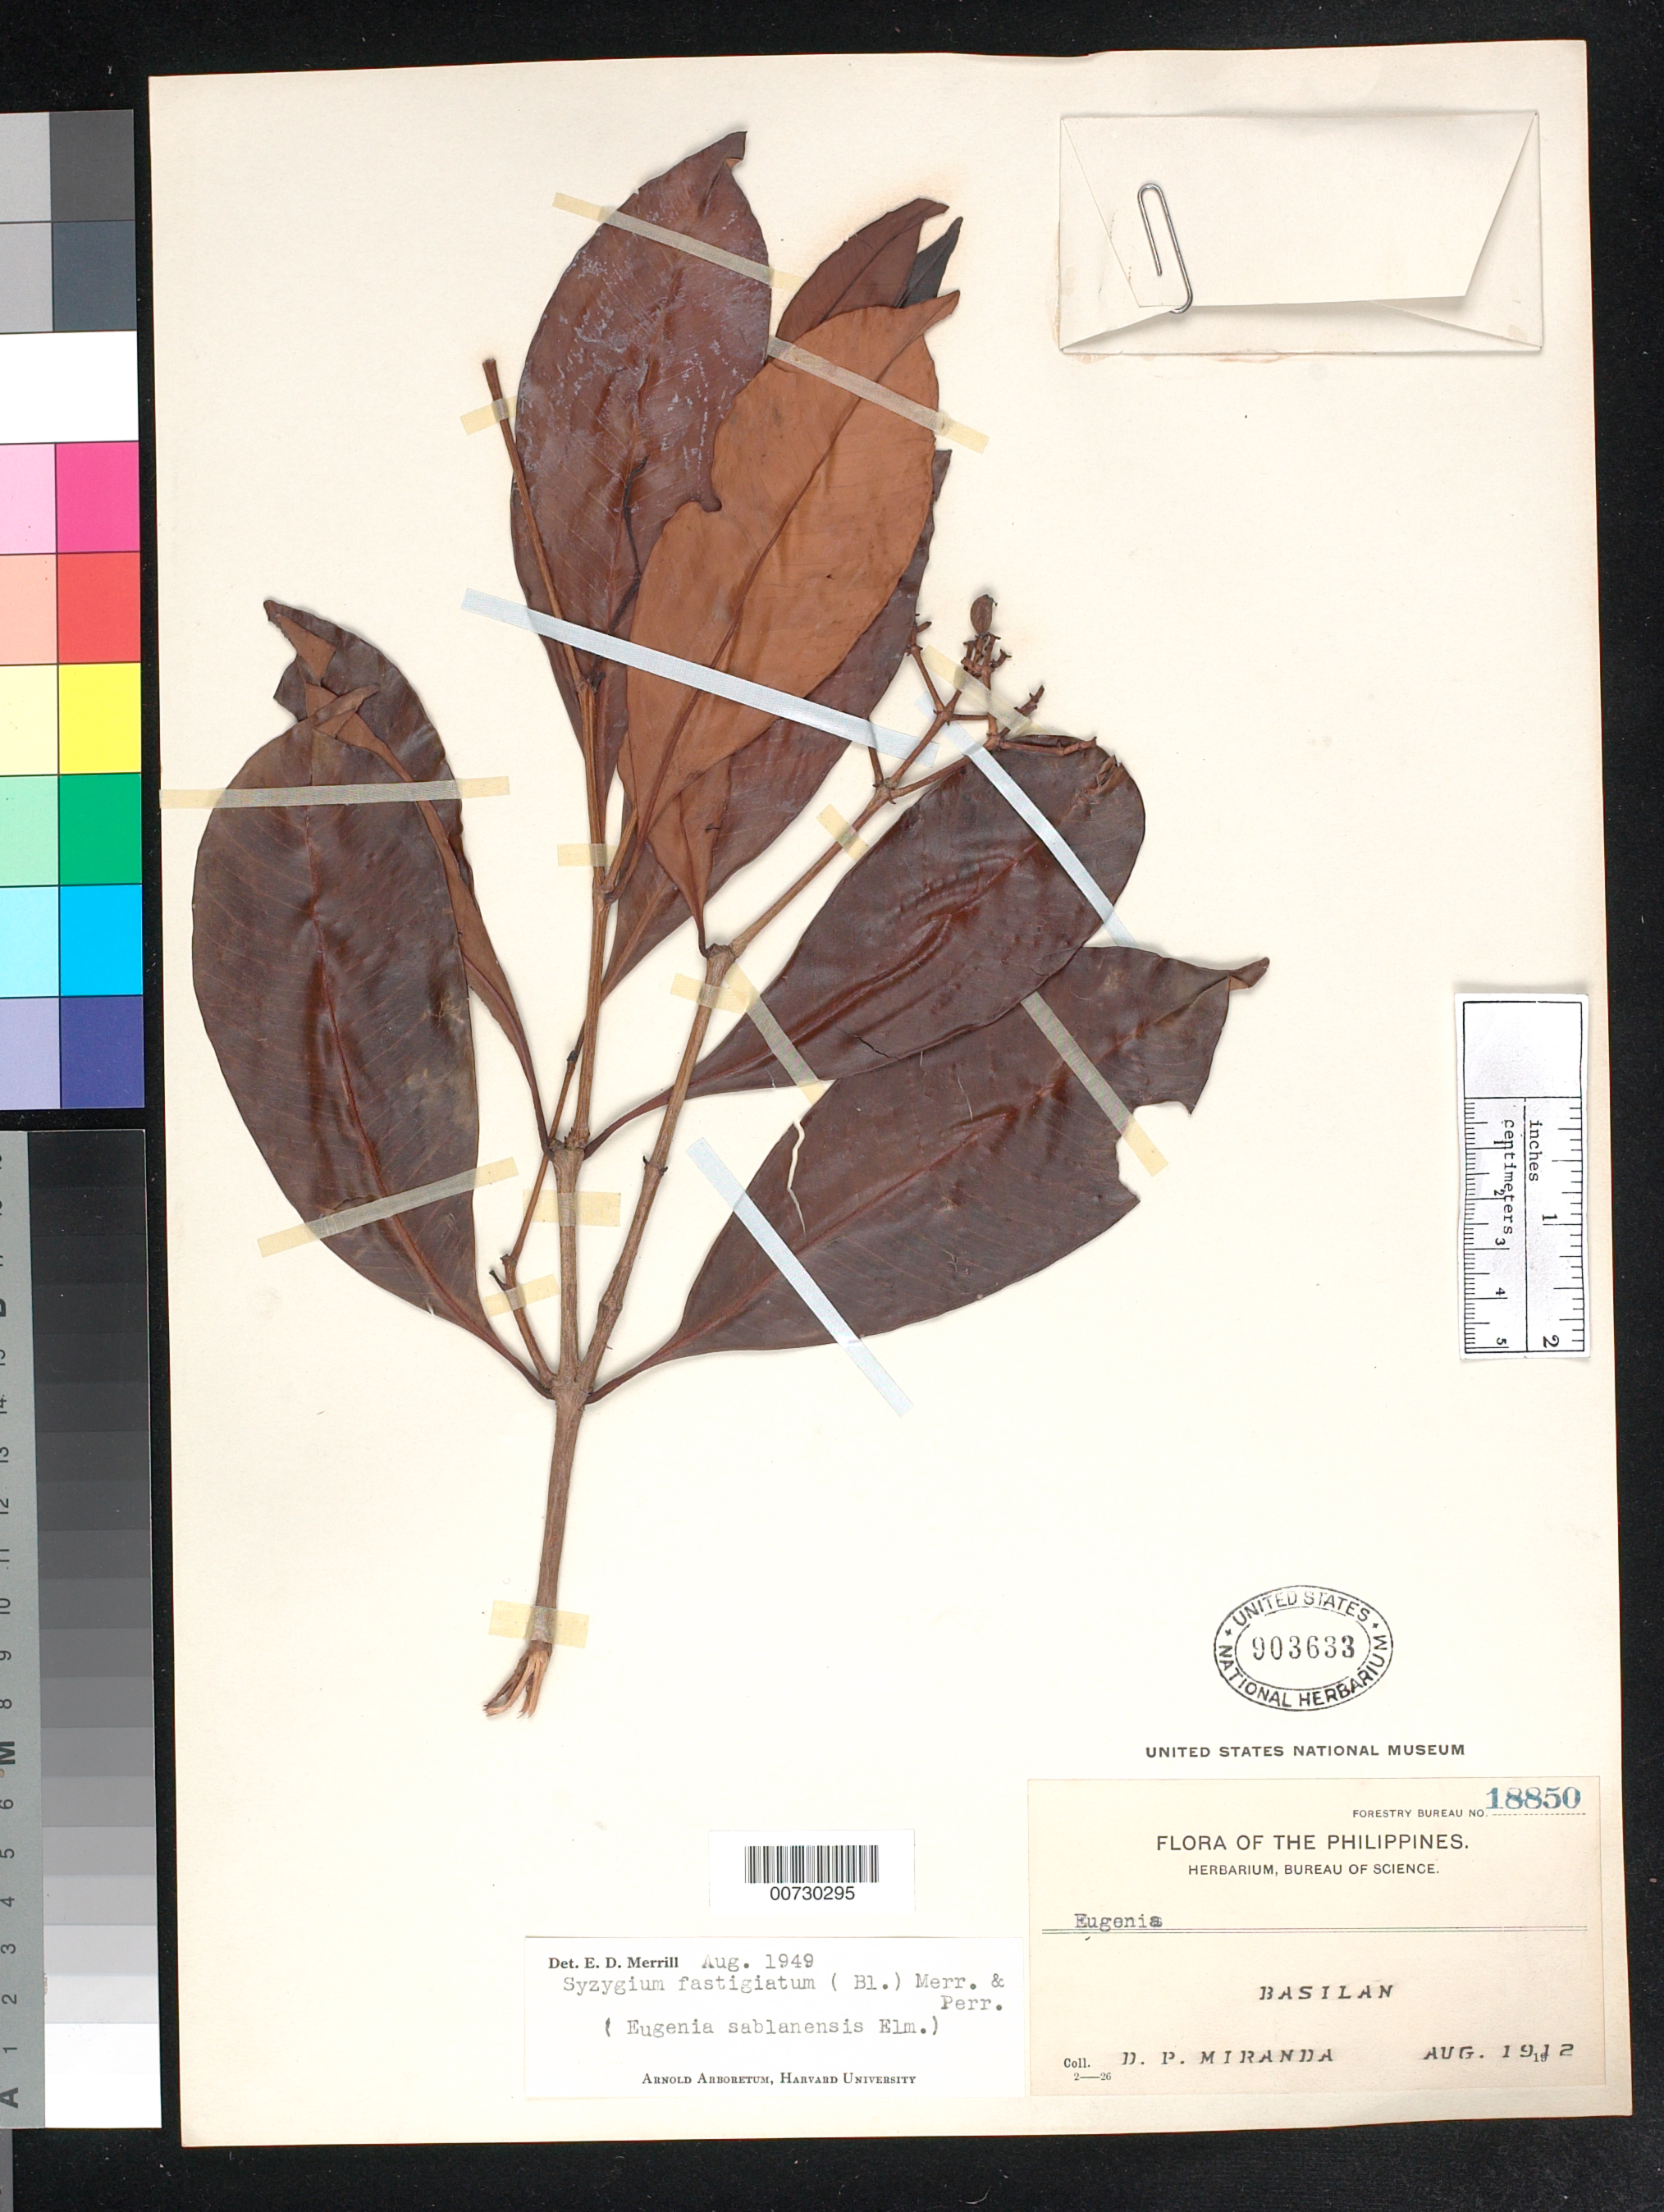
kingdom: Plantae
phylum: Tracheophyta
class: Magnoliopsida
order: Myrtales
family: Myrtaceae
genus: Syzygium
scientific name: Syzygium fastigiatum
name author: (Blume) Merr. & L.M. Perry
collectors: D. P. Miranda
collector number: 18850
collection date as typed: Aug 1912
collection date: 1912-08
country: Philippines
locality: Basilan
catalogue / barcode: US 903633